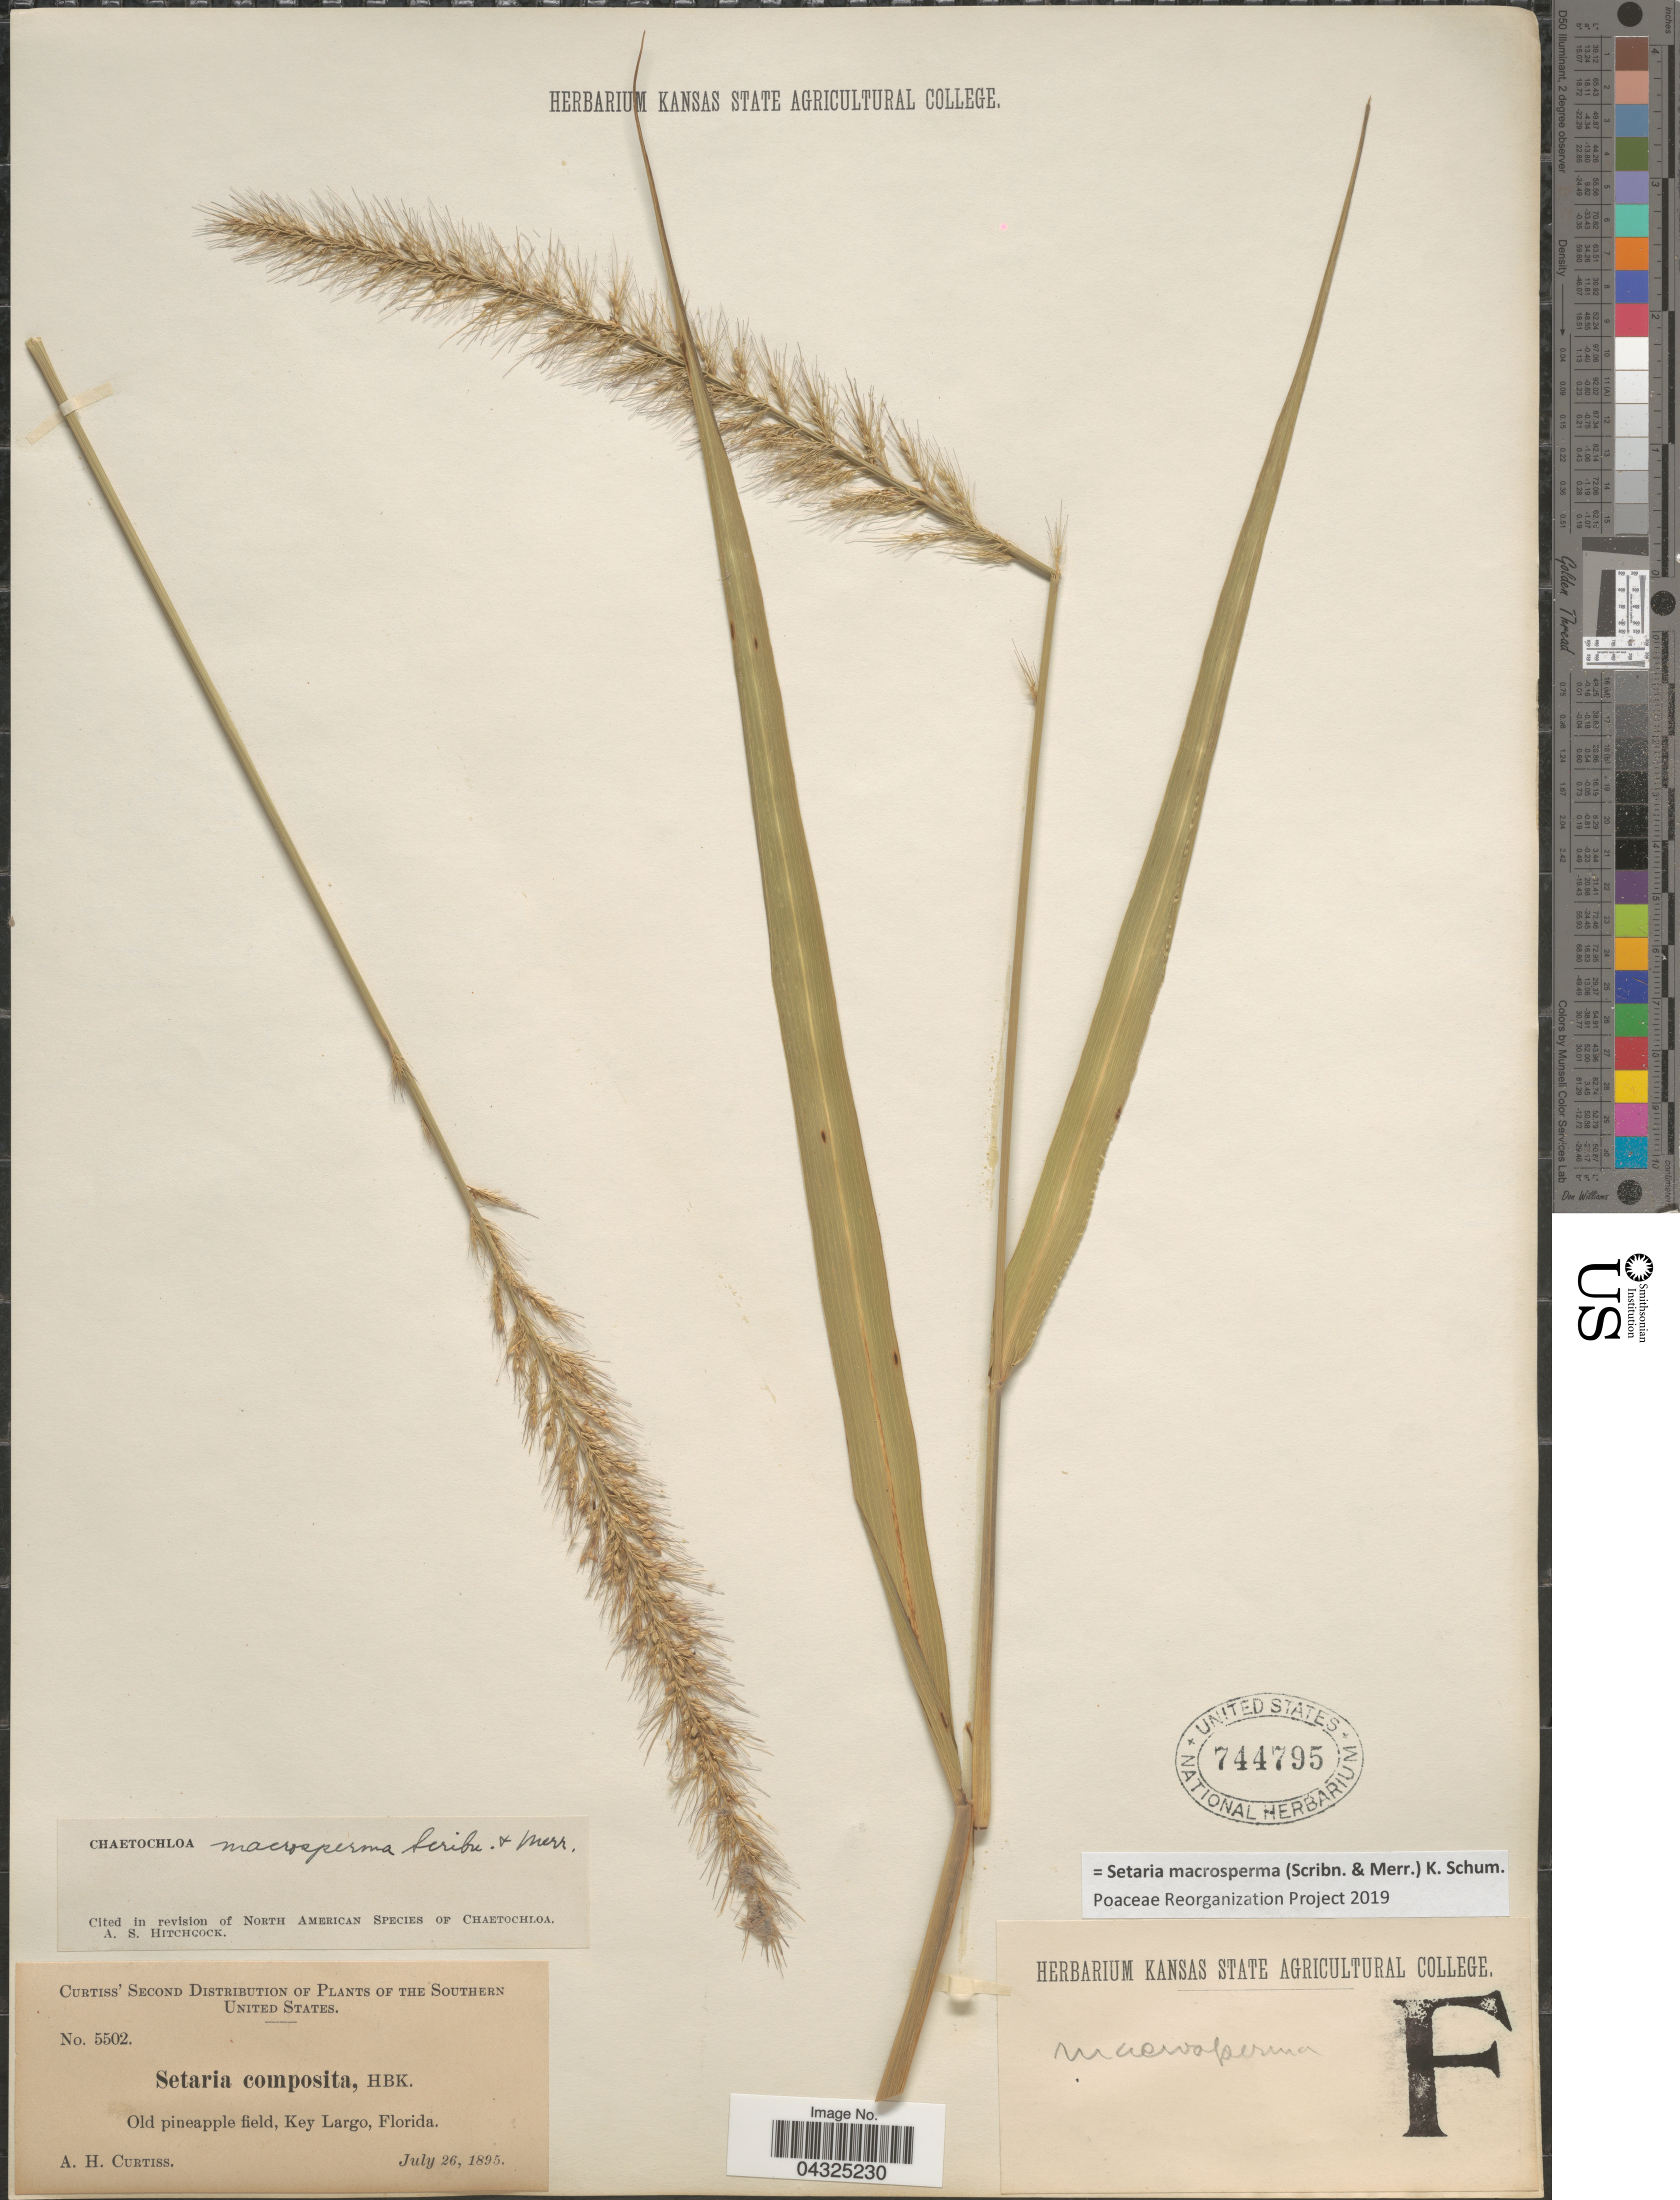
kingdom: Plantae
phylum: Tracheophyta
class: Liliopsida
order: Poales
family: Poaceae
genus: Setaria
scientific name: Setaria macrosperma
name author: (Scribn. & Merr.) K. Schum.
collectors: A. H. Curtiss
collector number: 5502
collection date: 1895-07-26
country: United States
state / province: Florida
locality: Southern United States. Old pineapple field, Key Largo.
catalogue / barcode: US 744795